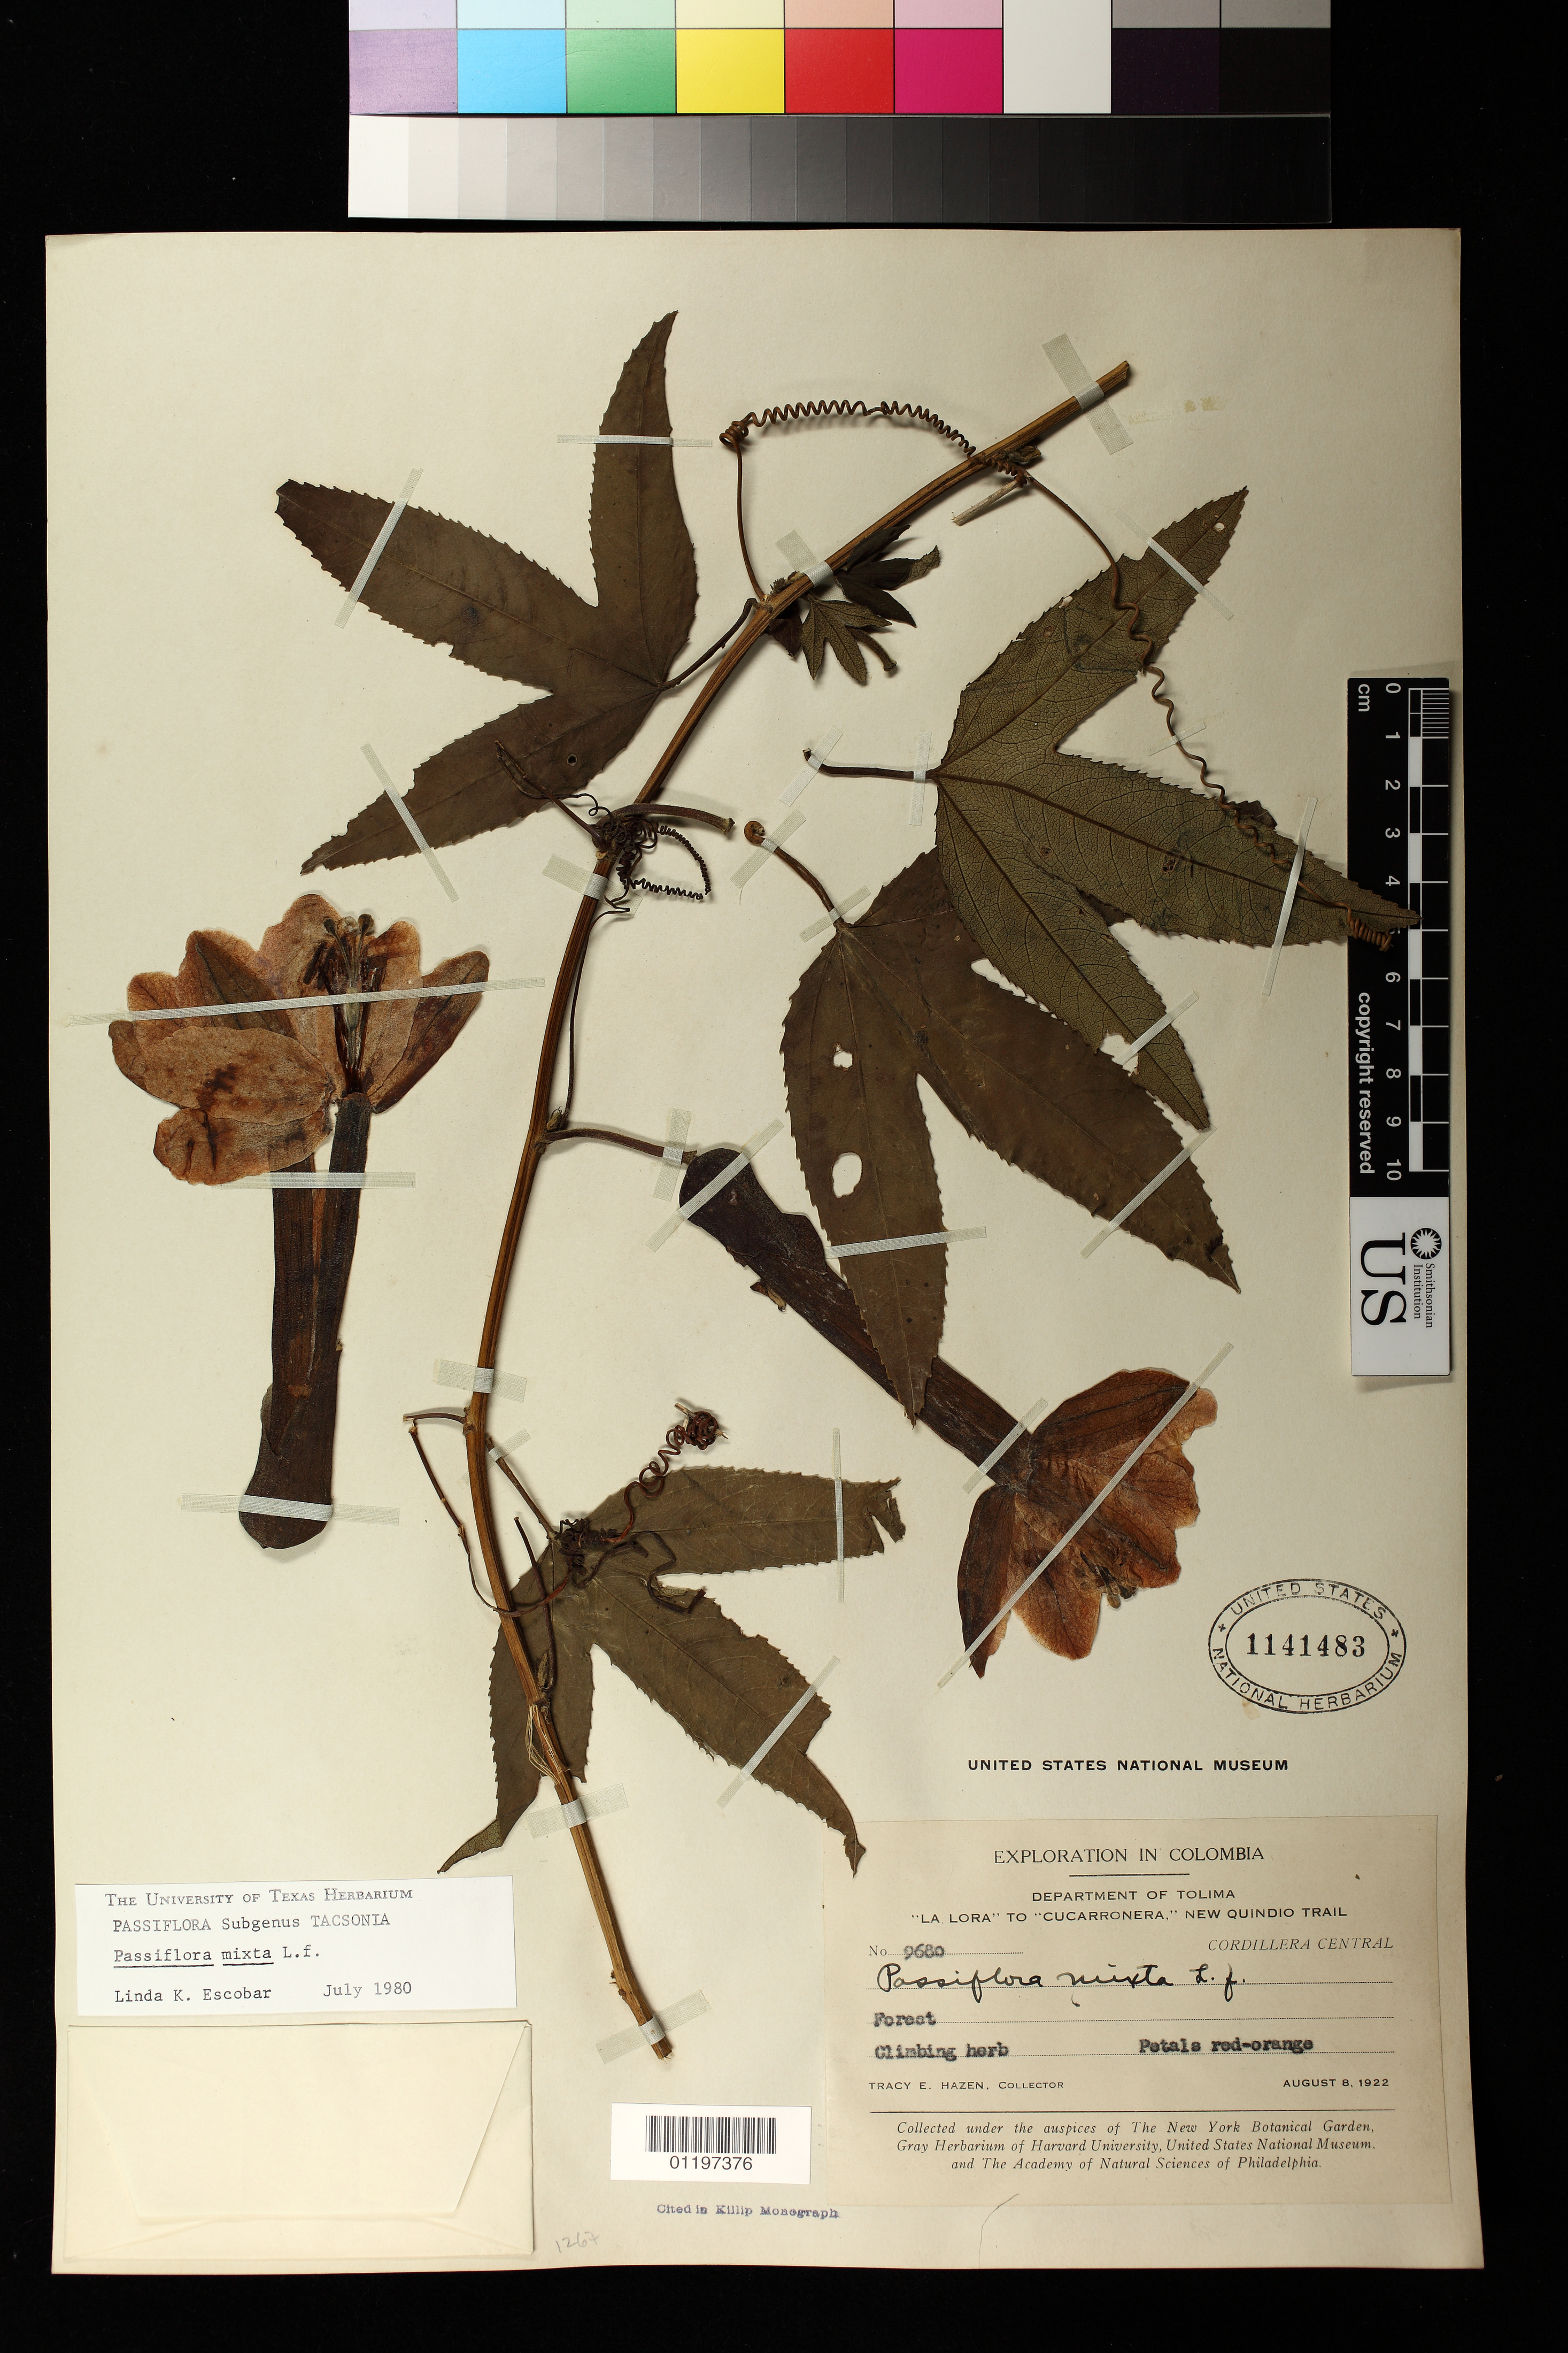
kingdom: Plantae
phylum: Tracheophyta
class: Magnoliopsida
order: Malpighiales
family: Passifloraceae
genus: Passiflora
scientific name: Passiflora mixta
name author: L. f.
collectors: T. E. Hazen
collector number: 9680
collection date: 1922-08-08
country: Colombia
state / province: Tolima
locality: Cordillera Central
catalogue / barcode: US 1141483